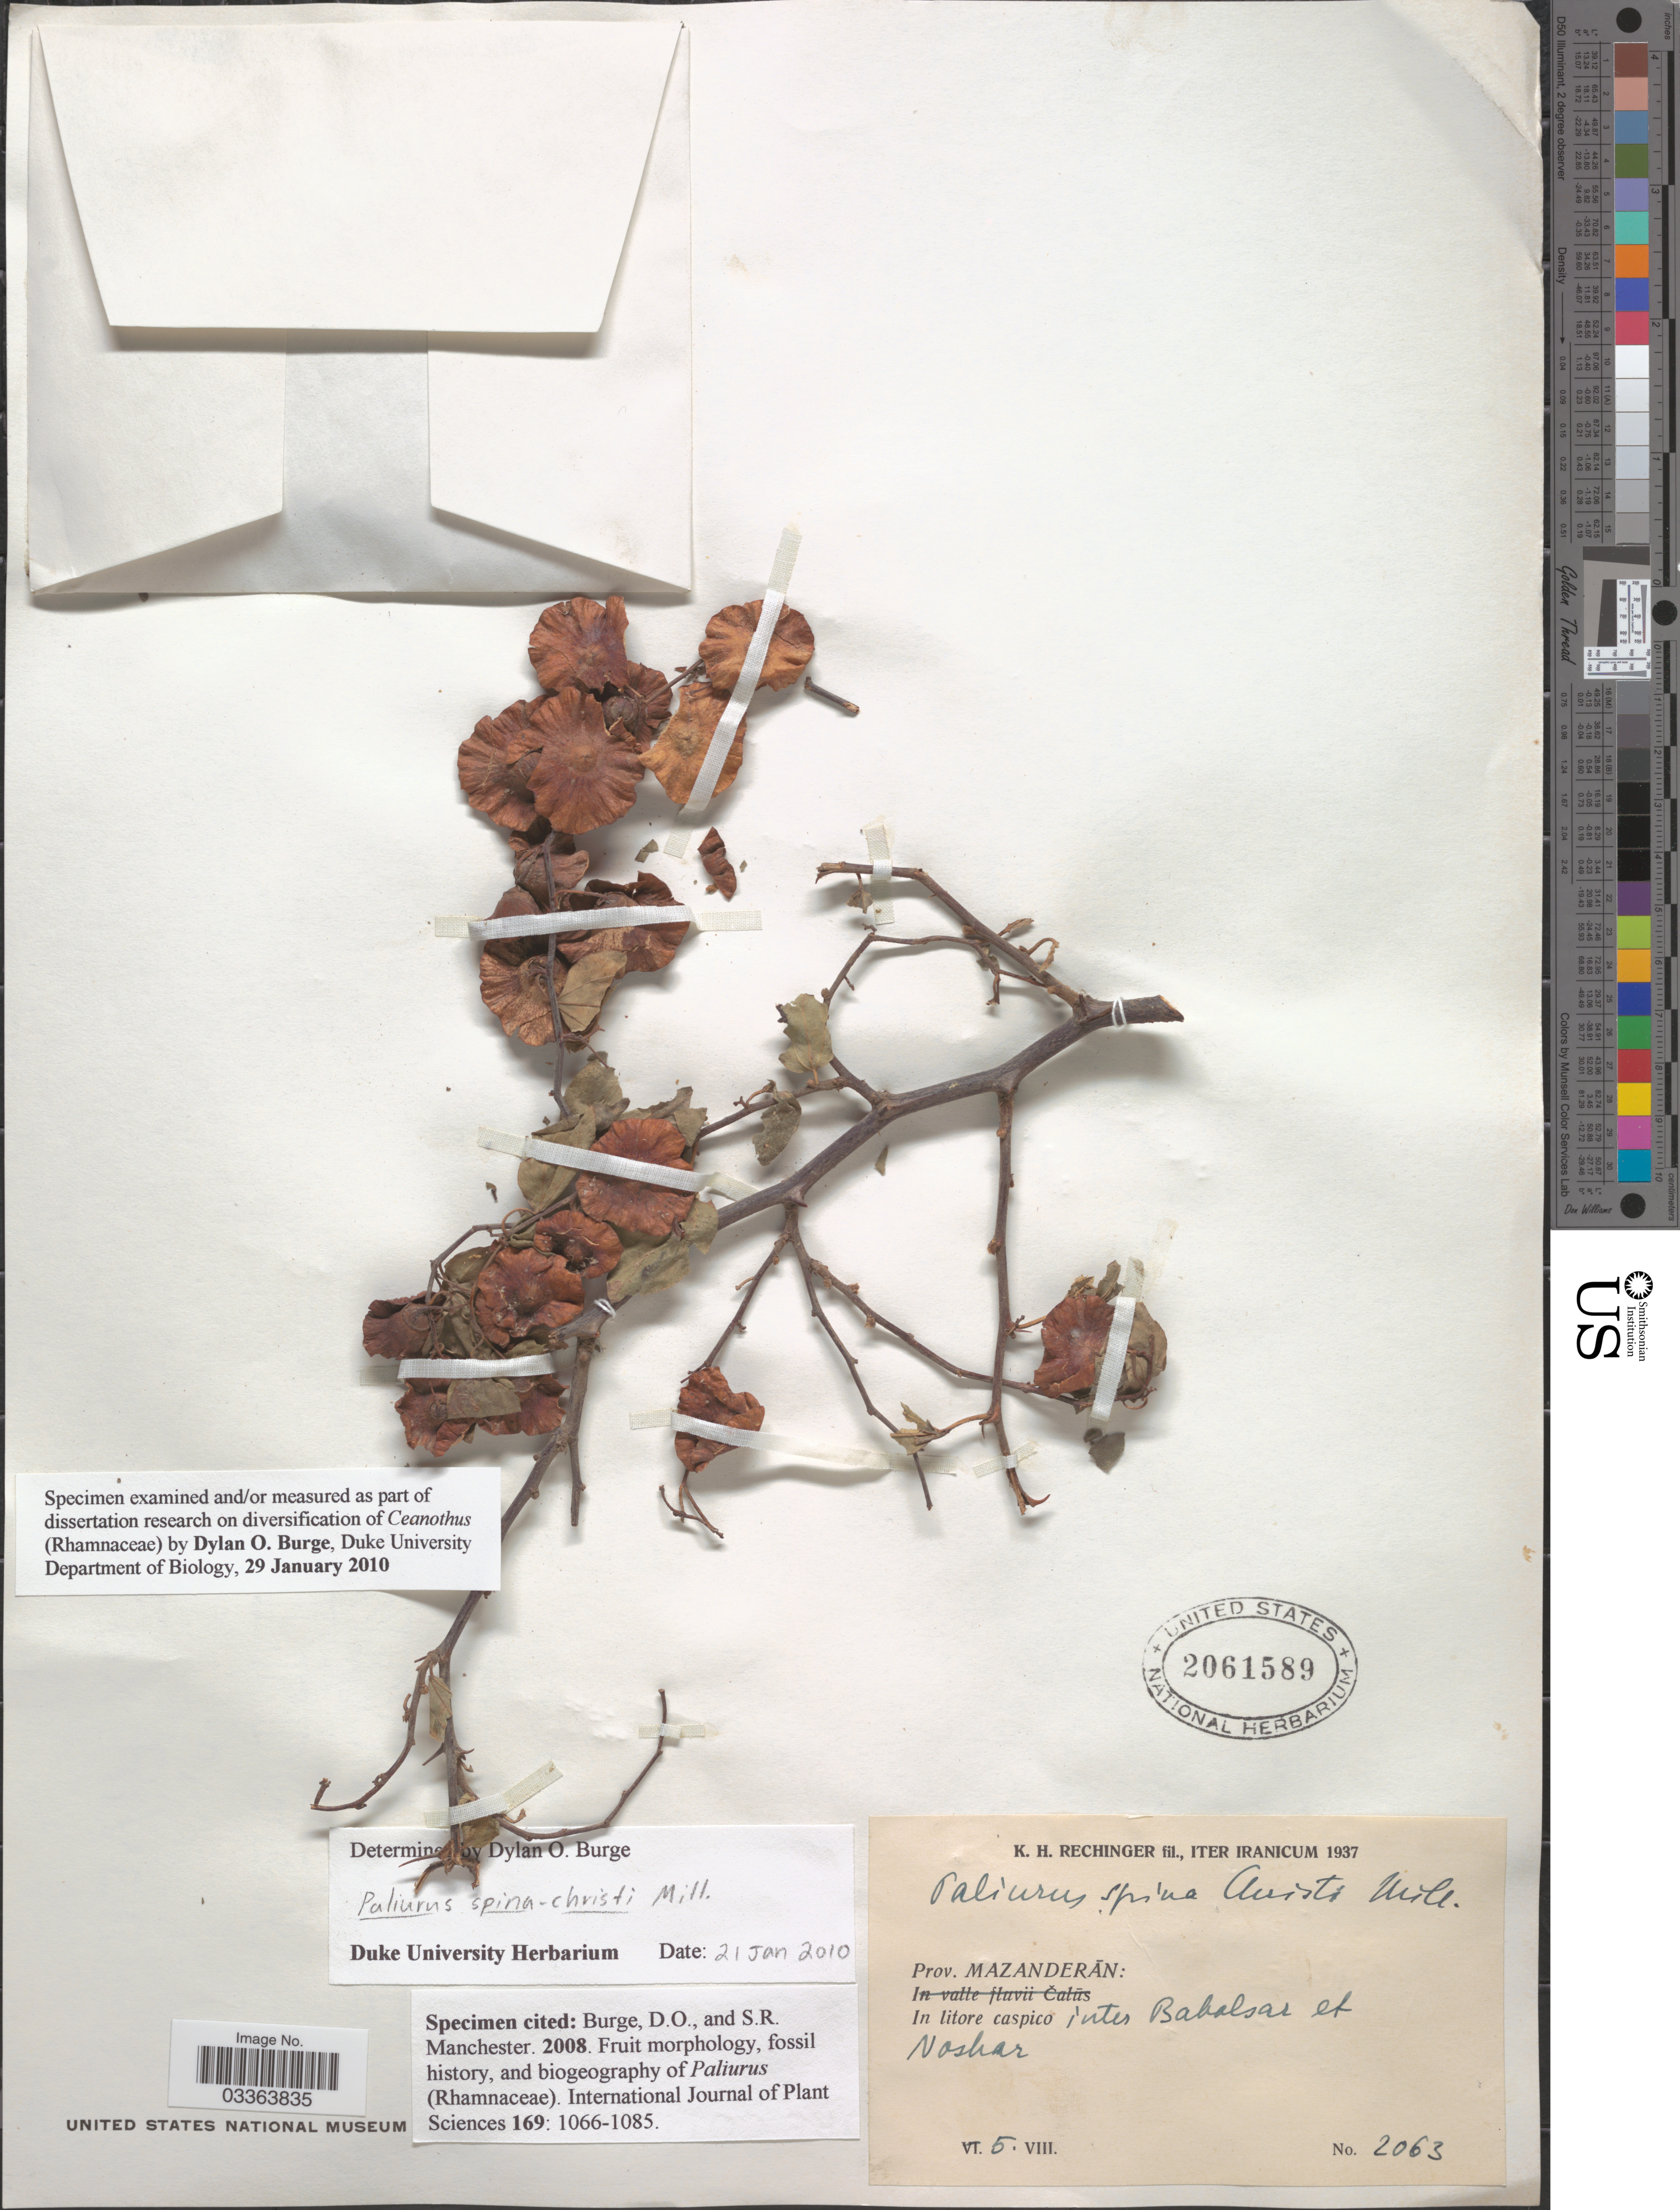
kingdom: Plantae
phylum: Tracheophyta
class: Magnoliopsida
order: Rosales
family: Rhamnaceae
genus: Paliurus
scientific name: Paliurus spina-christi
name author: Mill.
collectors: K. H. Rechinger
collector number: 2063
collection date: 1937-08-05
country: Iran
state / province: Mazandaran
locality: Prov. Mazanderãn: In litore caspico inter Babalsar et Noshar.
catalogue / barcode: US 2061589